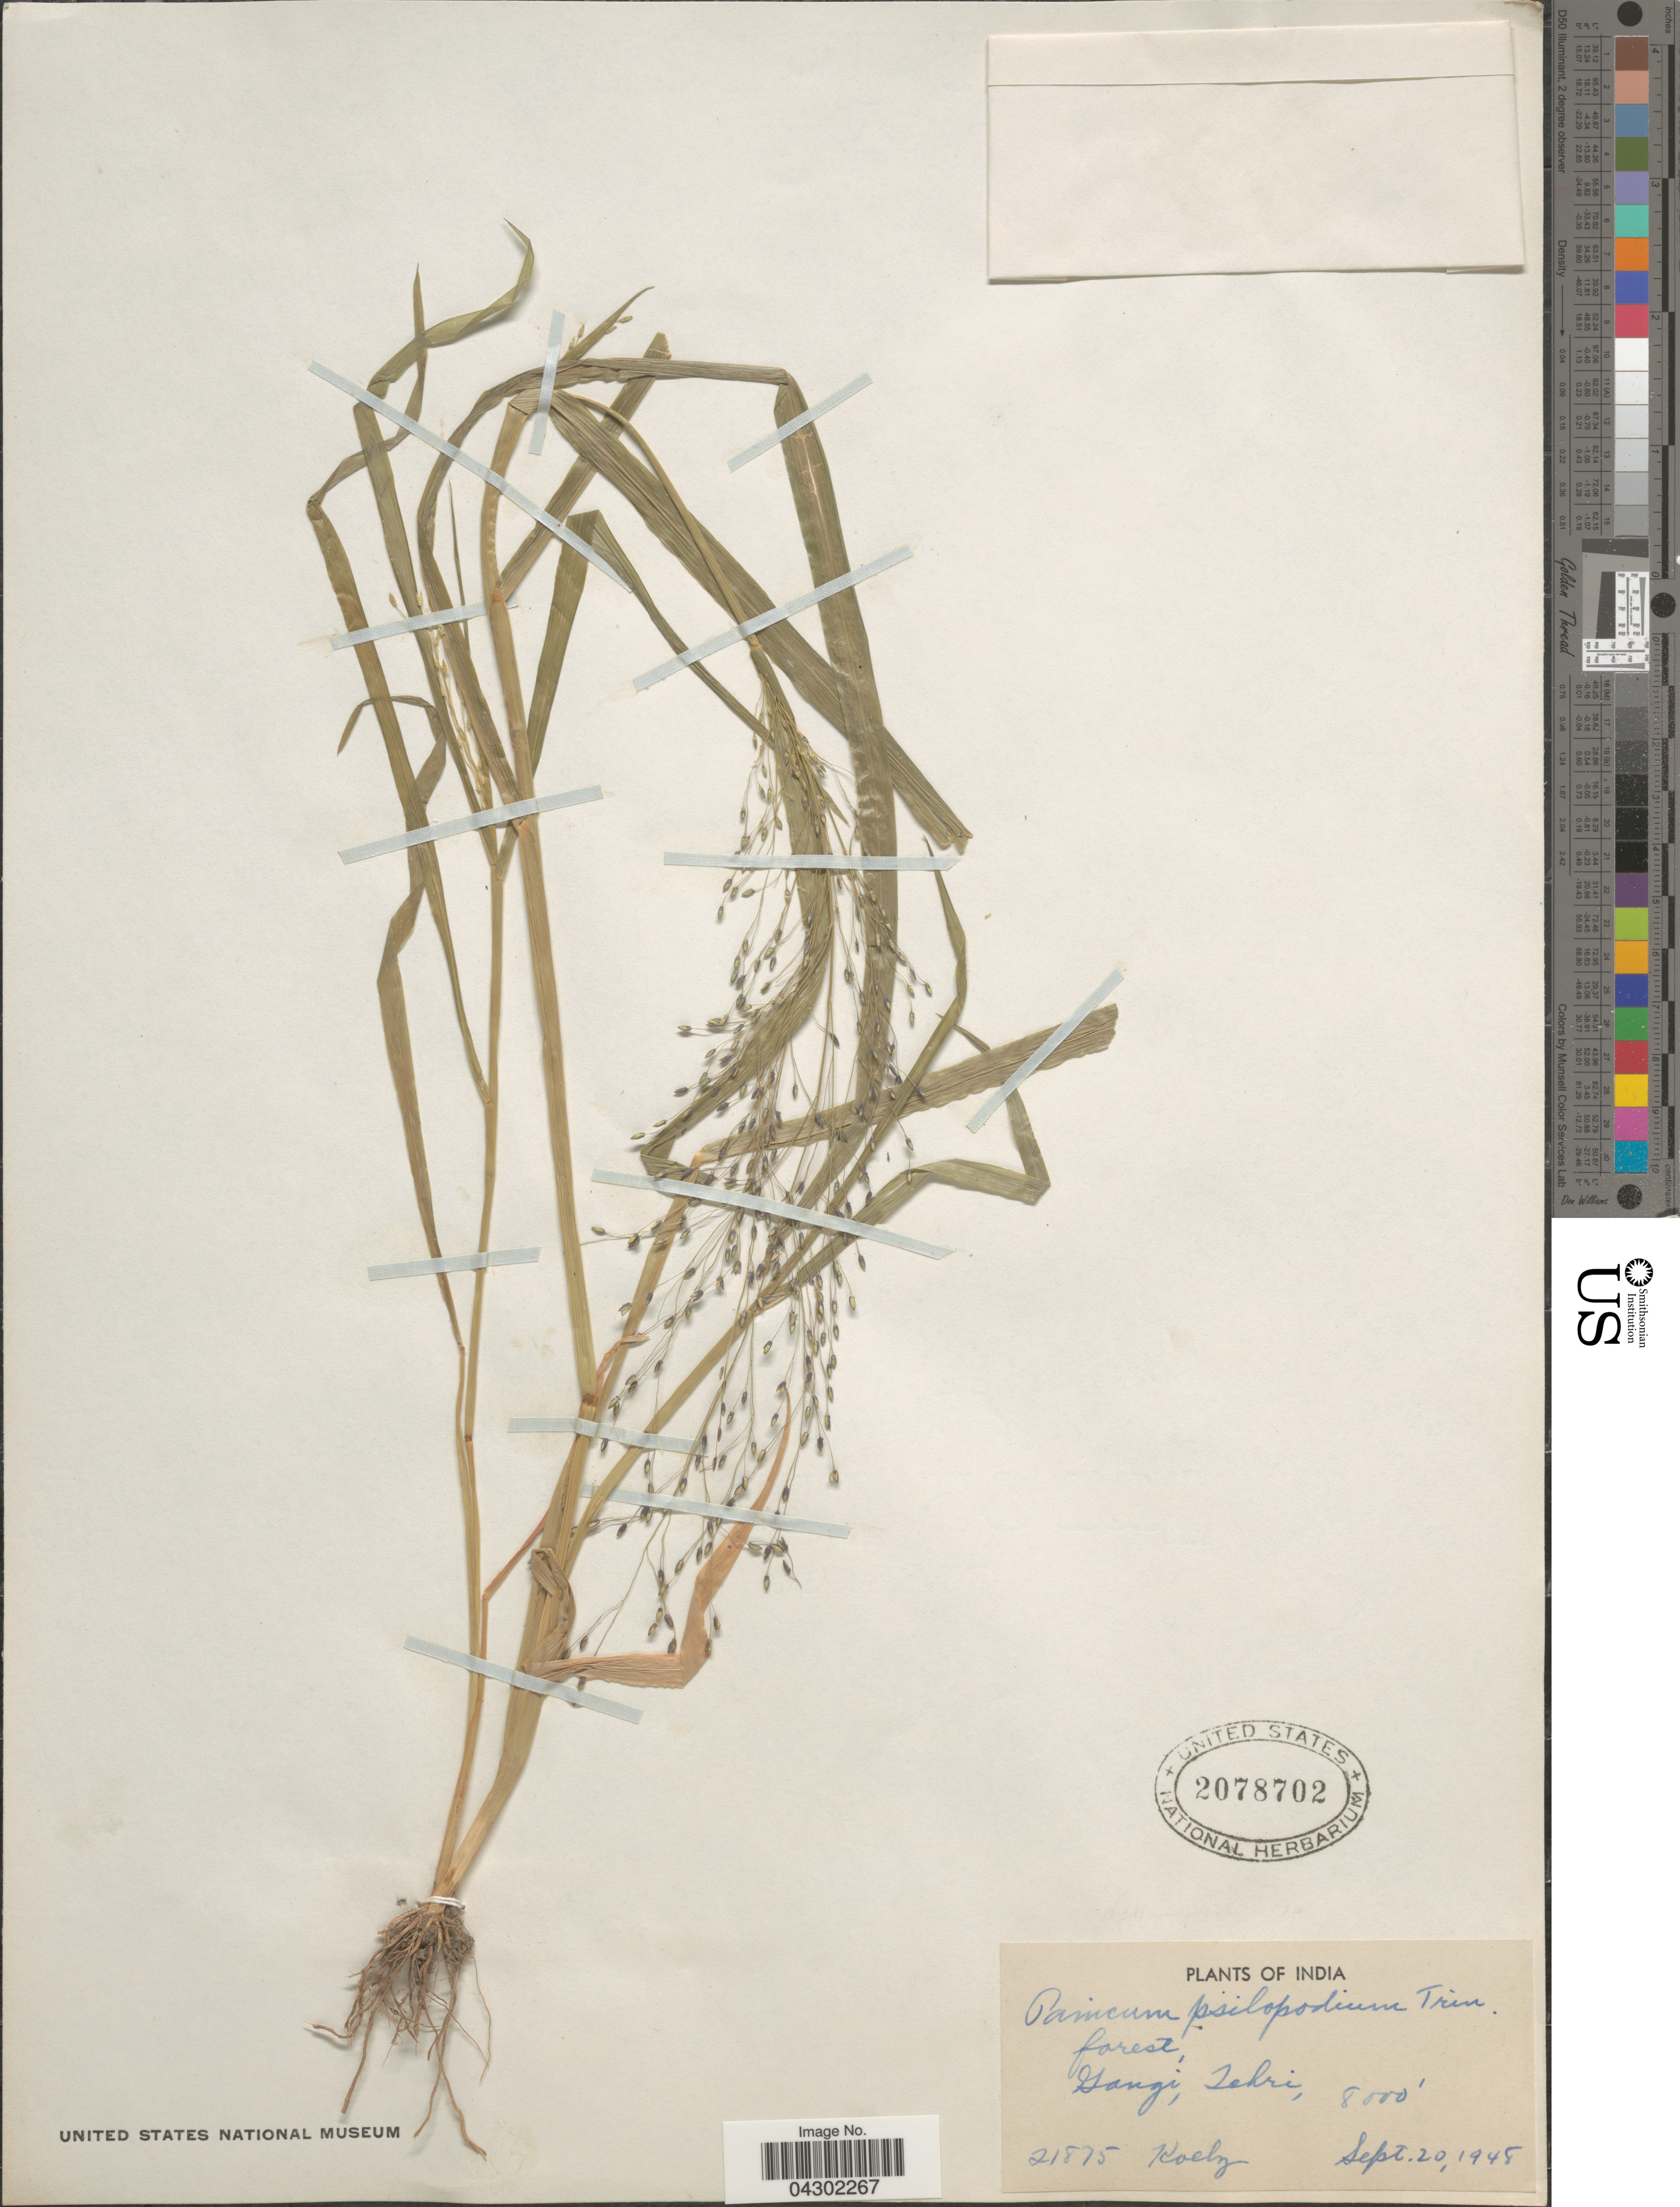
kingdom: Plantae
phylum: Tracheophyta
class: Liliopsida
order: Poales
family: Poaceae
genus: Panicum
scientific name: Panicum sumatrense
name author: P. Roth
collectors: Koelz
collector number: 21875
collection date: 1948-09-20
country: India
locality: Forest, Gangi Tehri.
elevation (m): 2438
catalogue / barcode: US 2078702